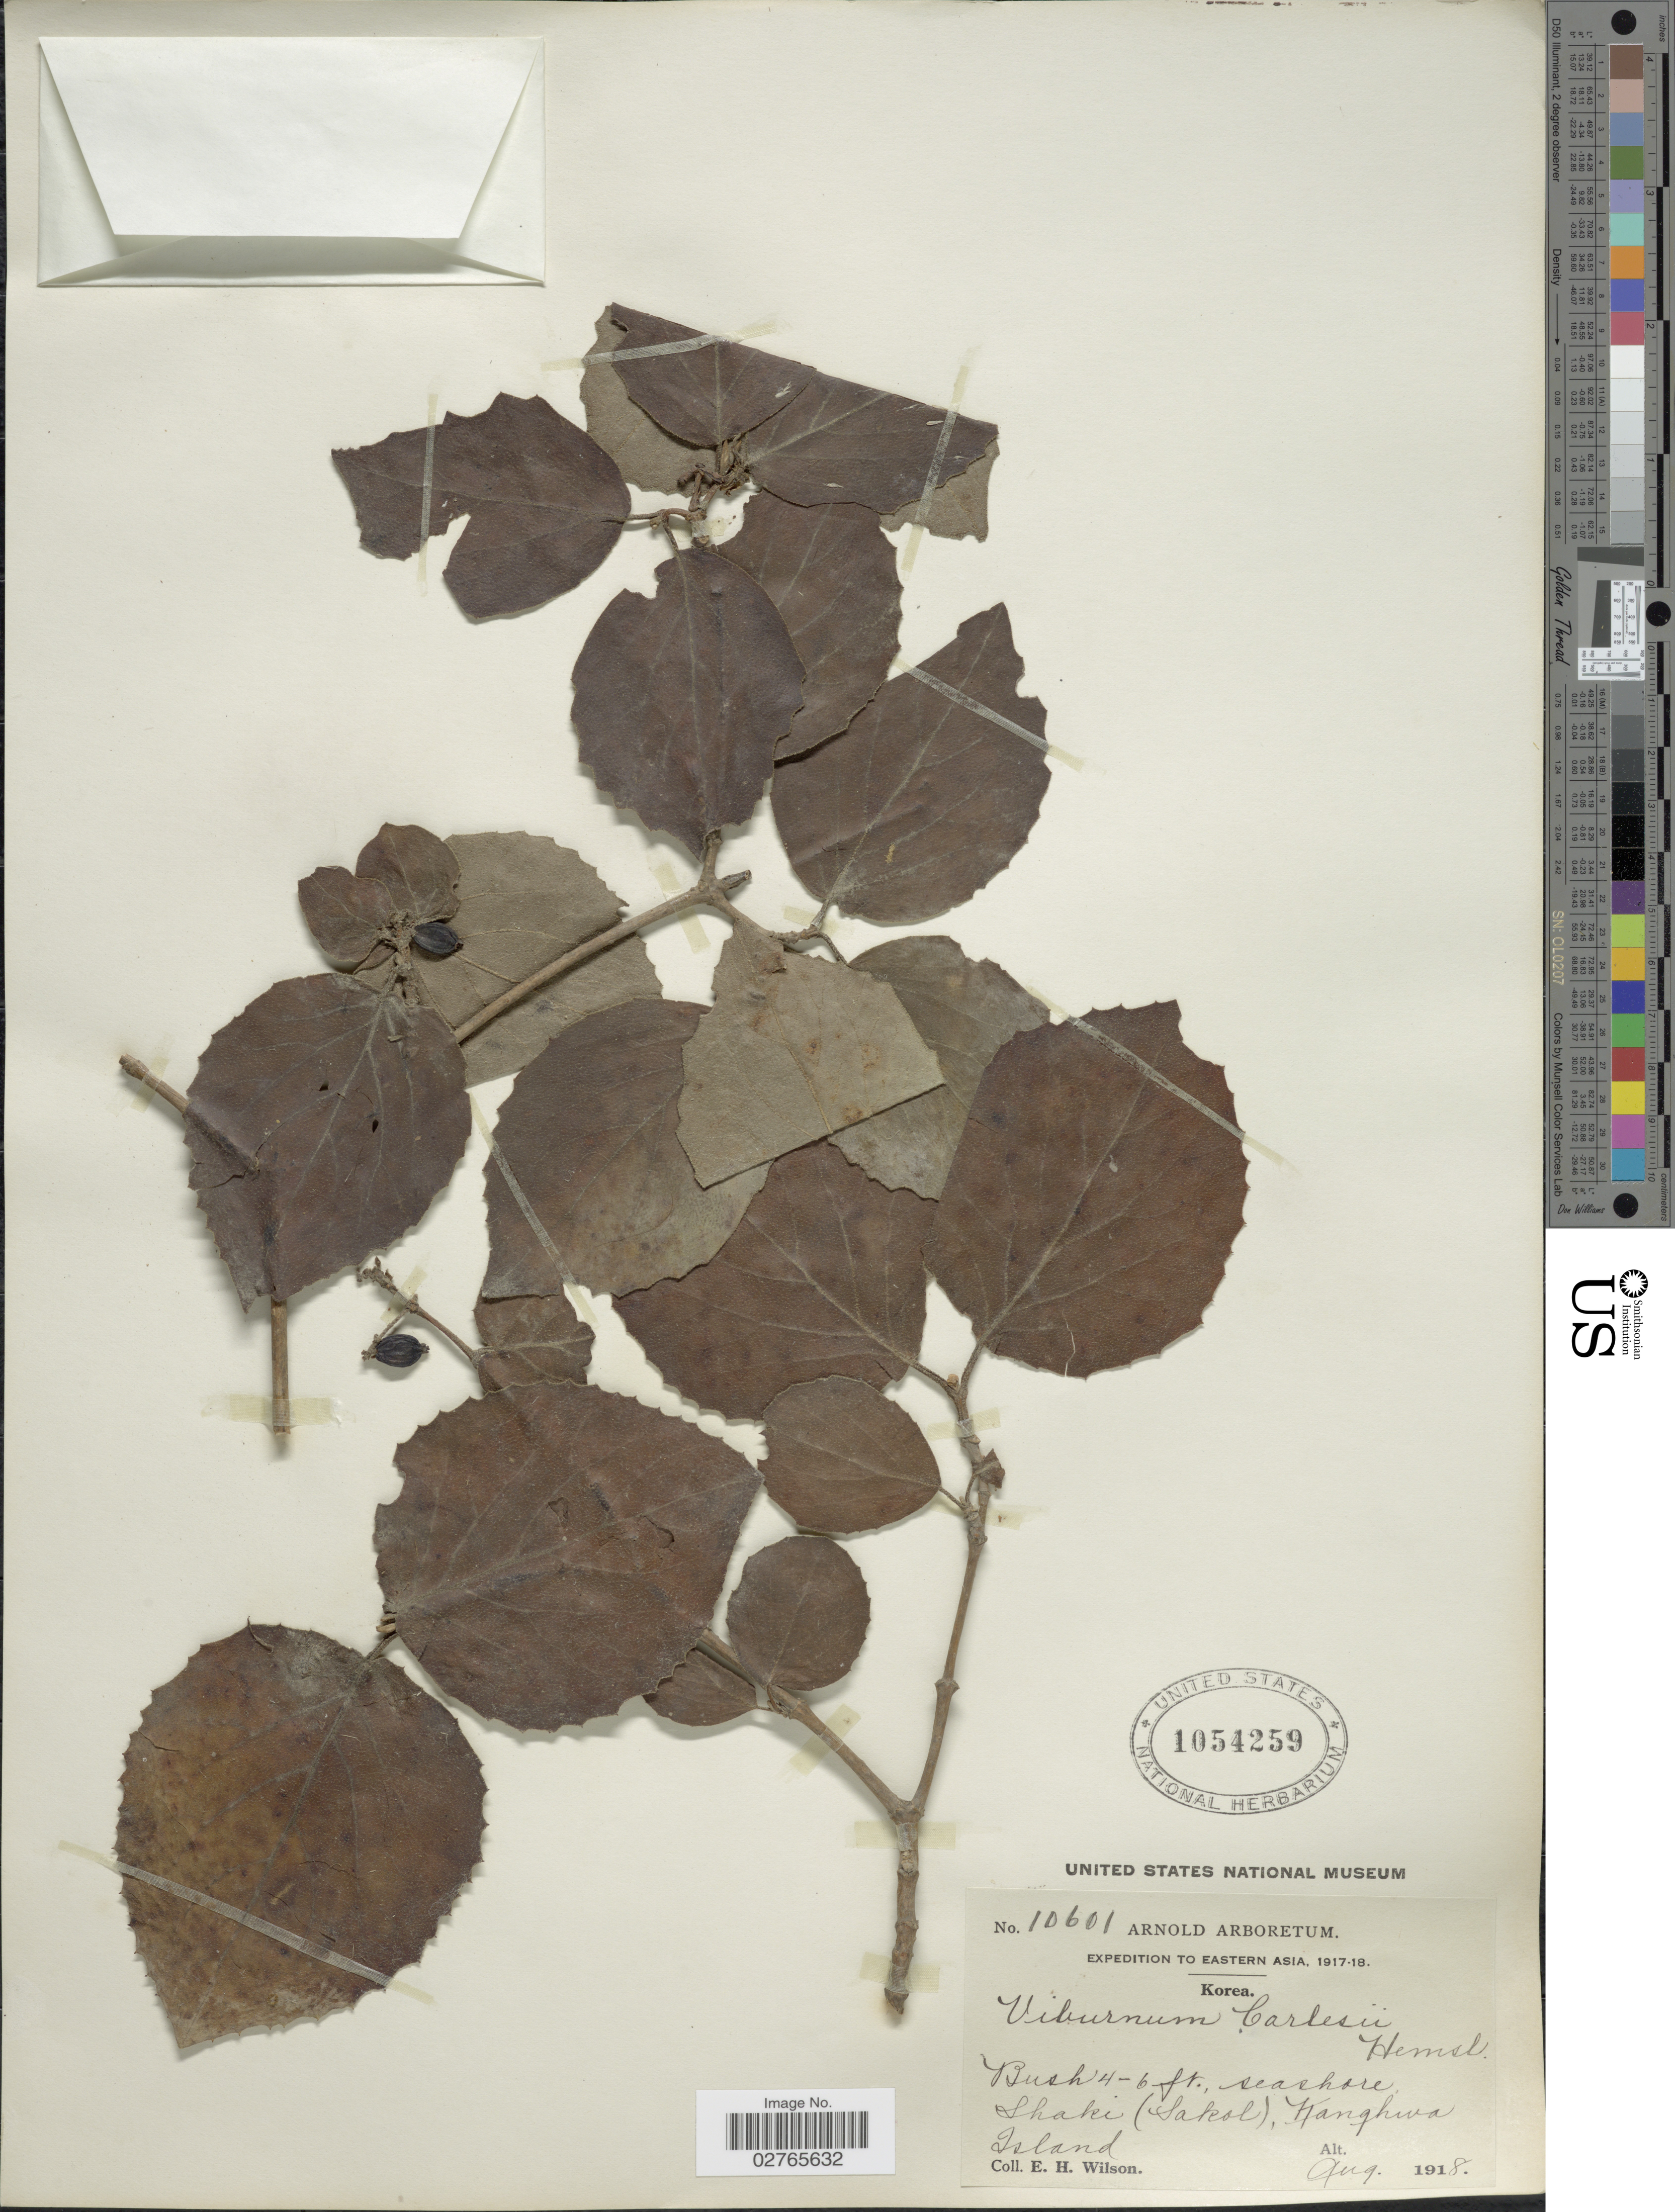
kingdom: Plantae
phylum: Tracheophyta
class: Magnoliopsida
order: Dipsacales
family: Viburnaceae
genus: Viburnum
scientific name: Viburnum carlesii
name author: Hemsl.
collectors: E. Wilson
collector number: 10601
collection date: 1918-08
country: South Korea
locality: Eastern Asia. Shaki (Sakol), Kanghwa Island.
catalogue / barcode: US 1054259